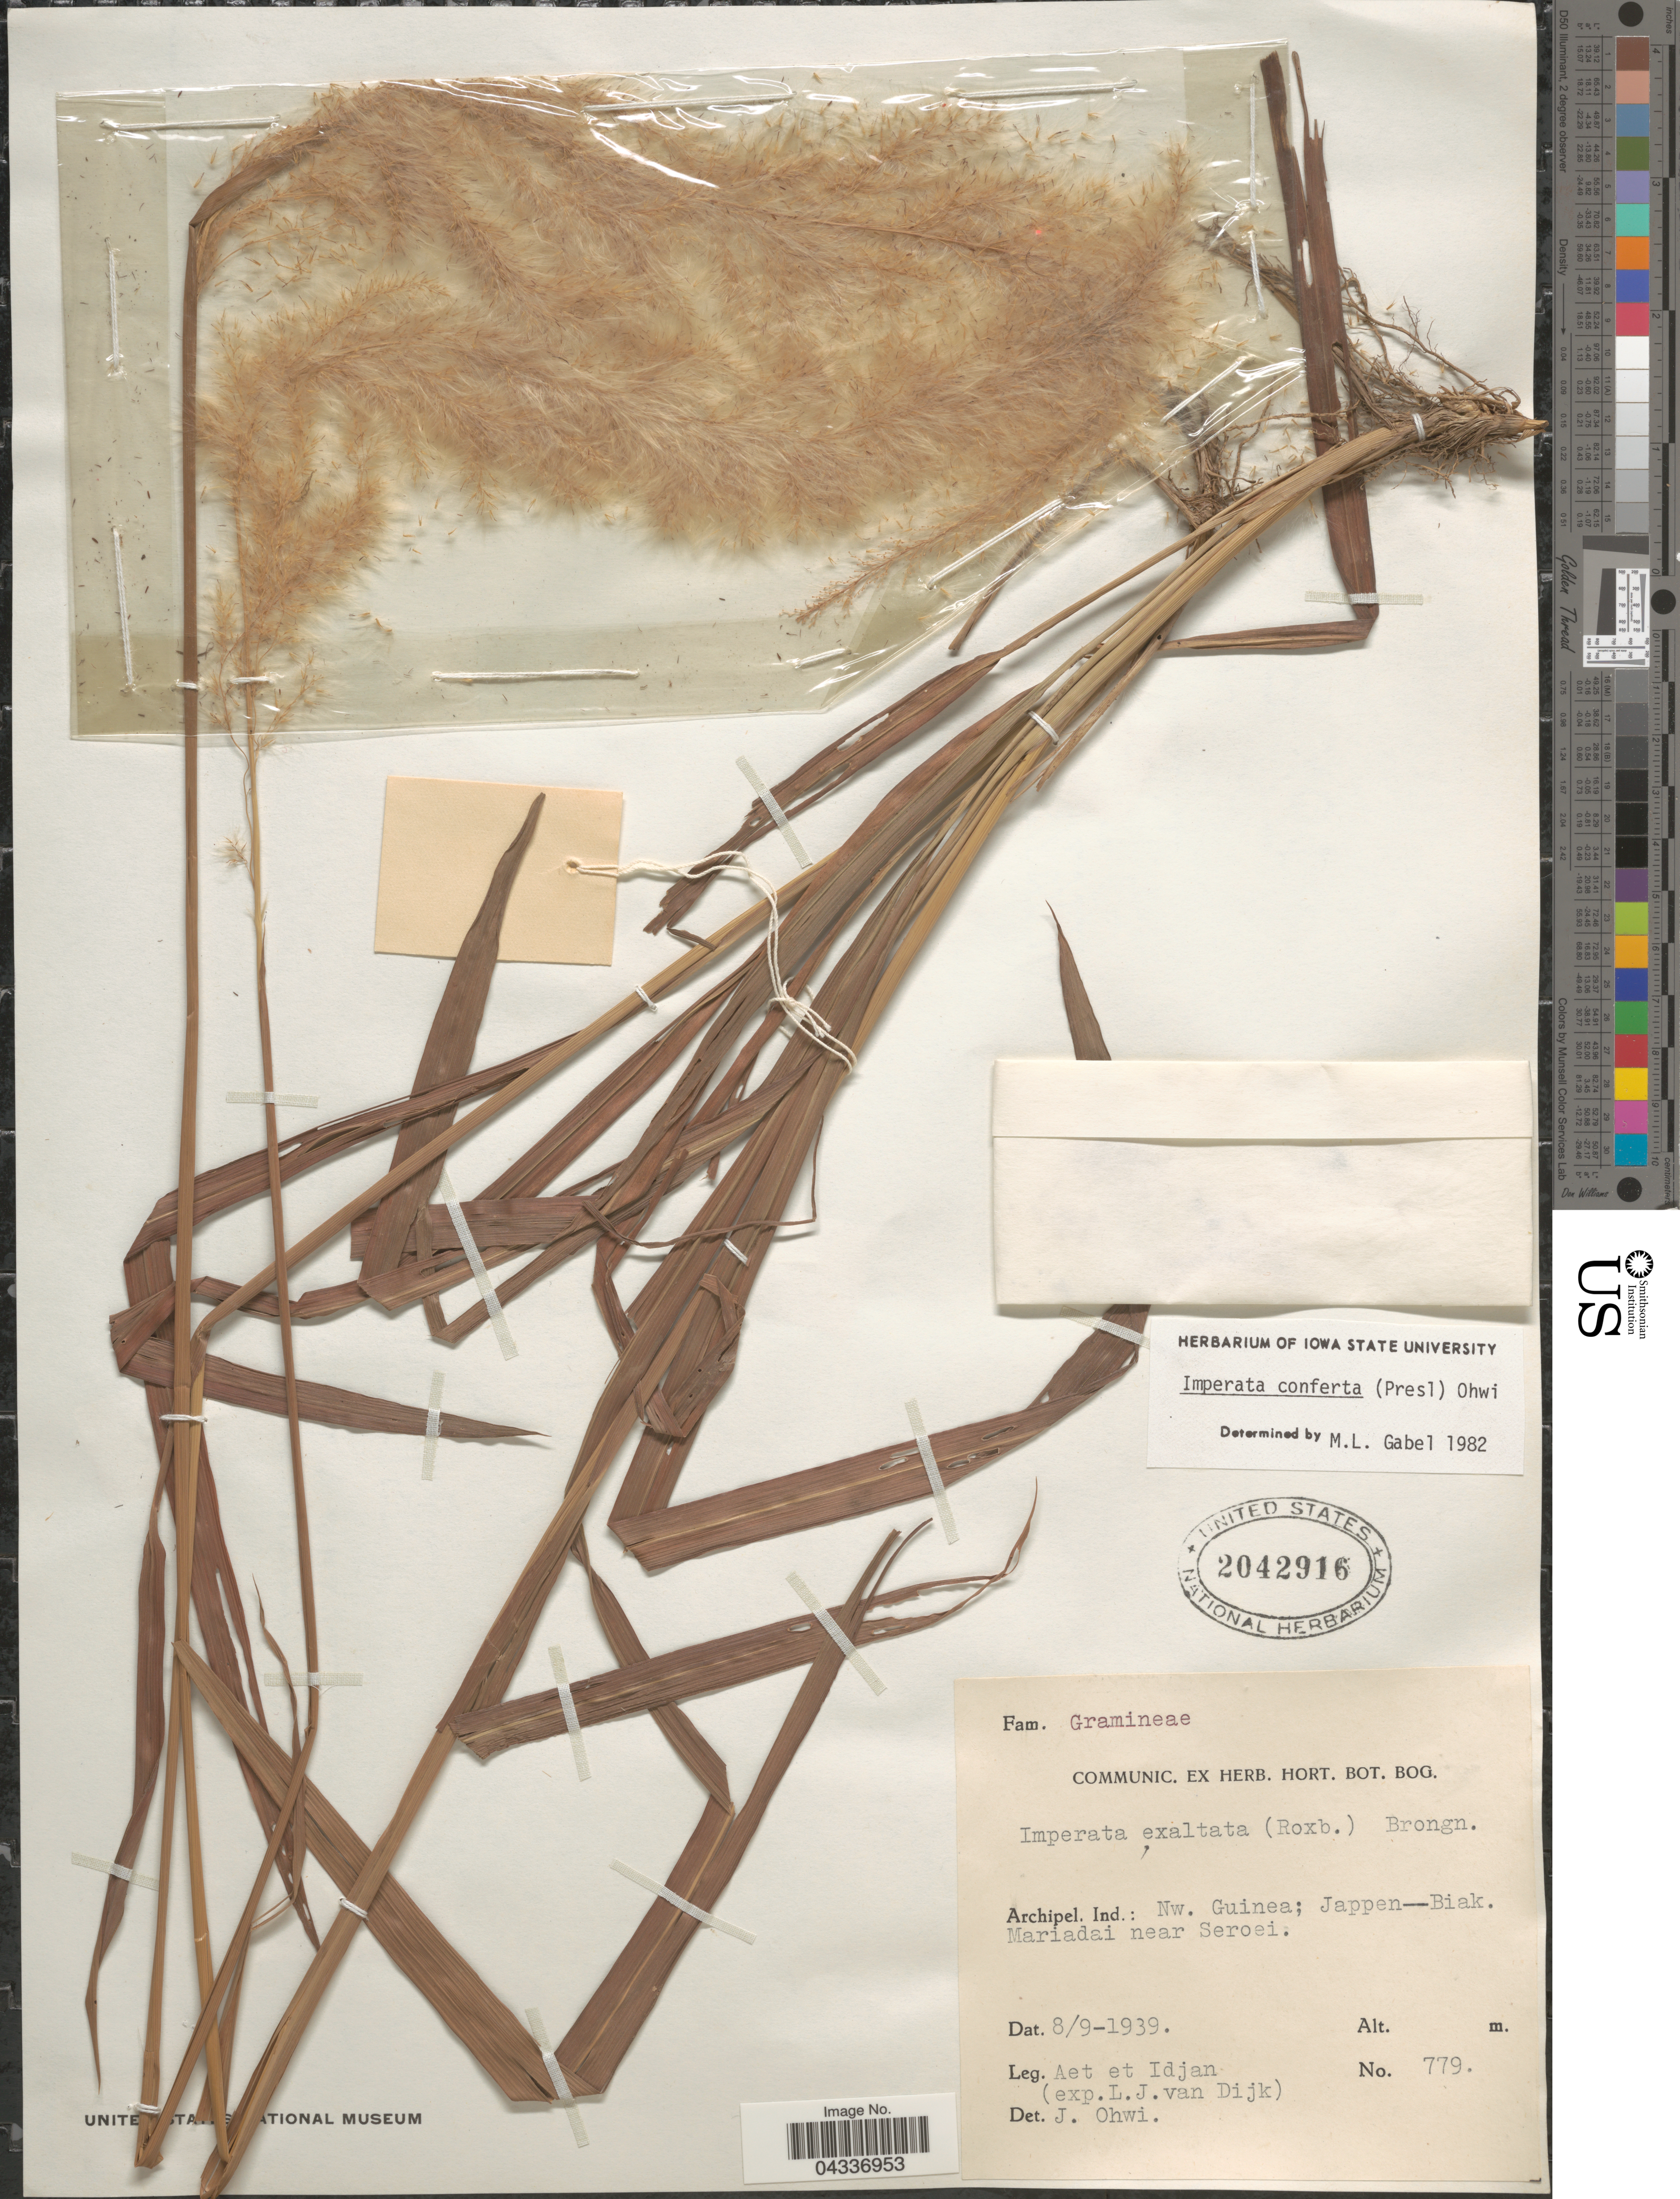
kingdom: Plantae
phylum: Tracheophyta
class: Liliopsida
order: Poales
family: Poaceae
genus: Imperata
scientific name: Imperata conferta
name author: (J. Presl) Ohwi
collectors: -- Aet & -. Idjan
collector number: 799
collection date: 1939-09-08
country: Papua New Guinea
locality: Archipel. Ind.: Nw. Guinea; Jappen-Biak. Mariadai near Seroei. (exp. L.J. van Dijk).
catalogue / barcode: US 2042916